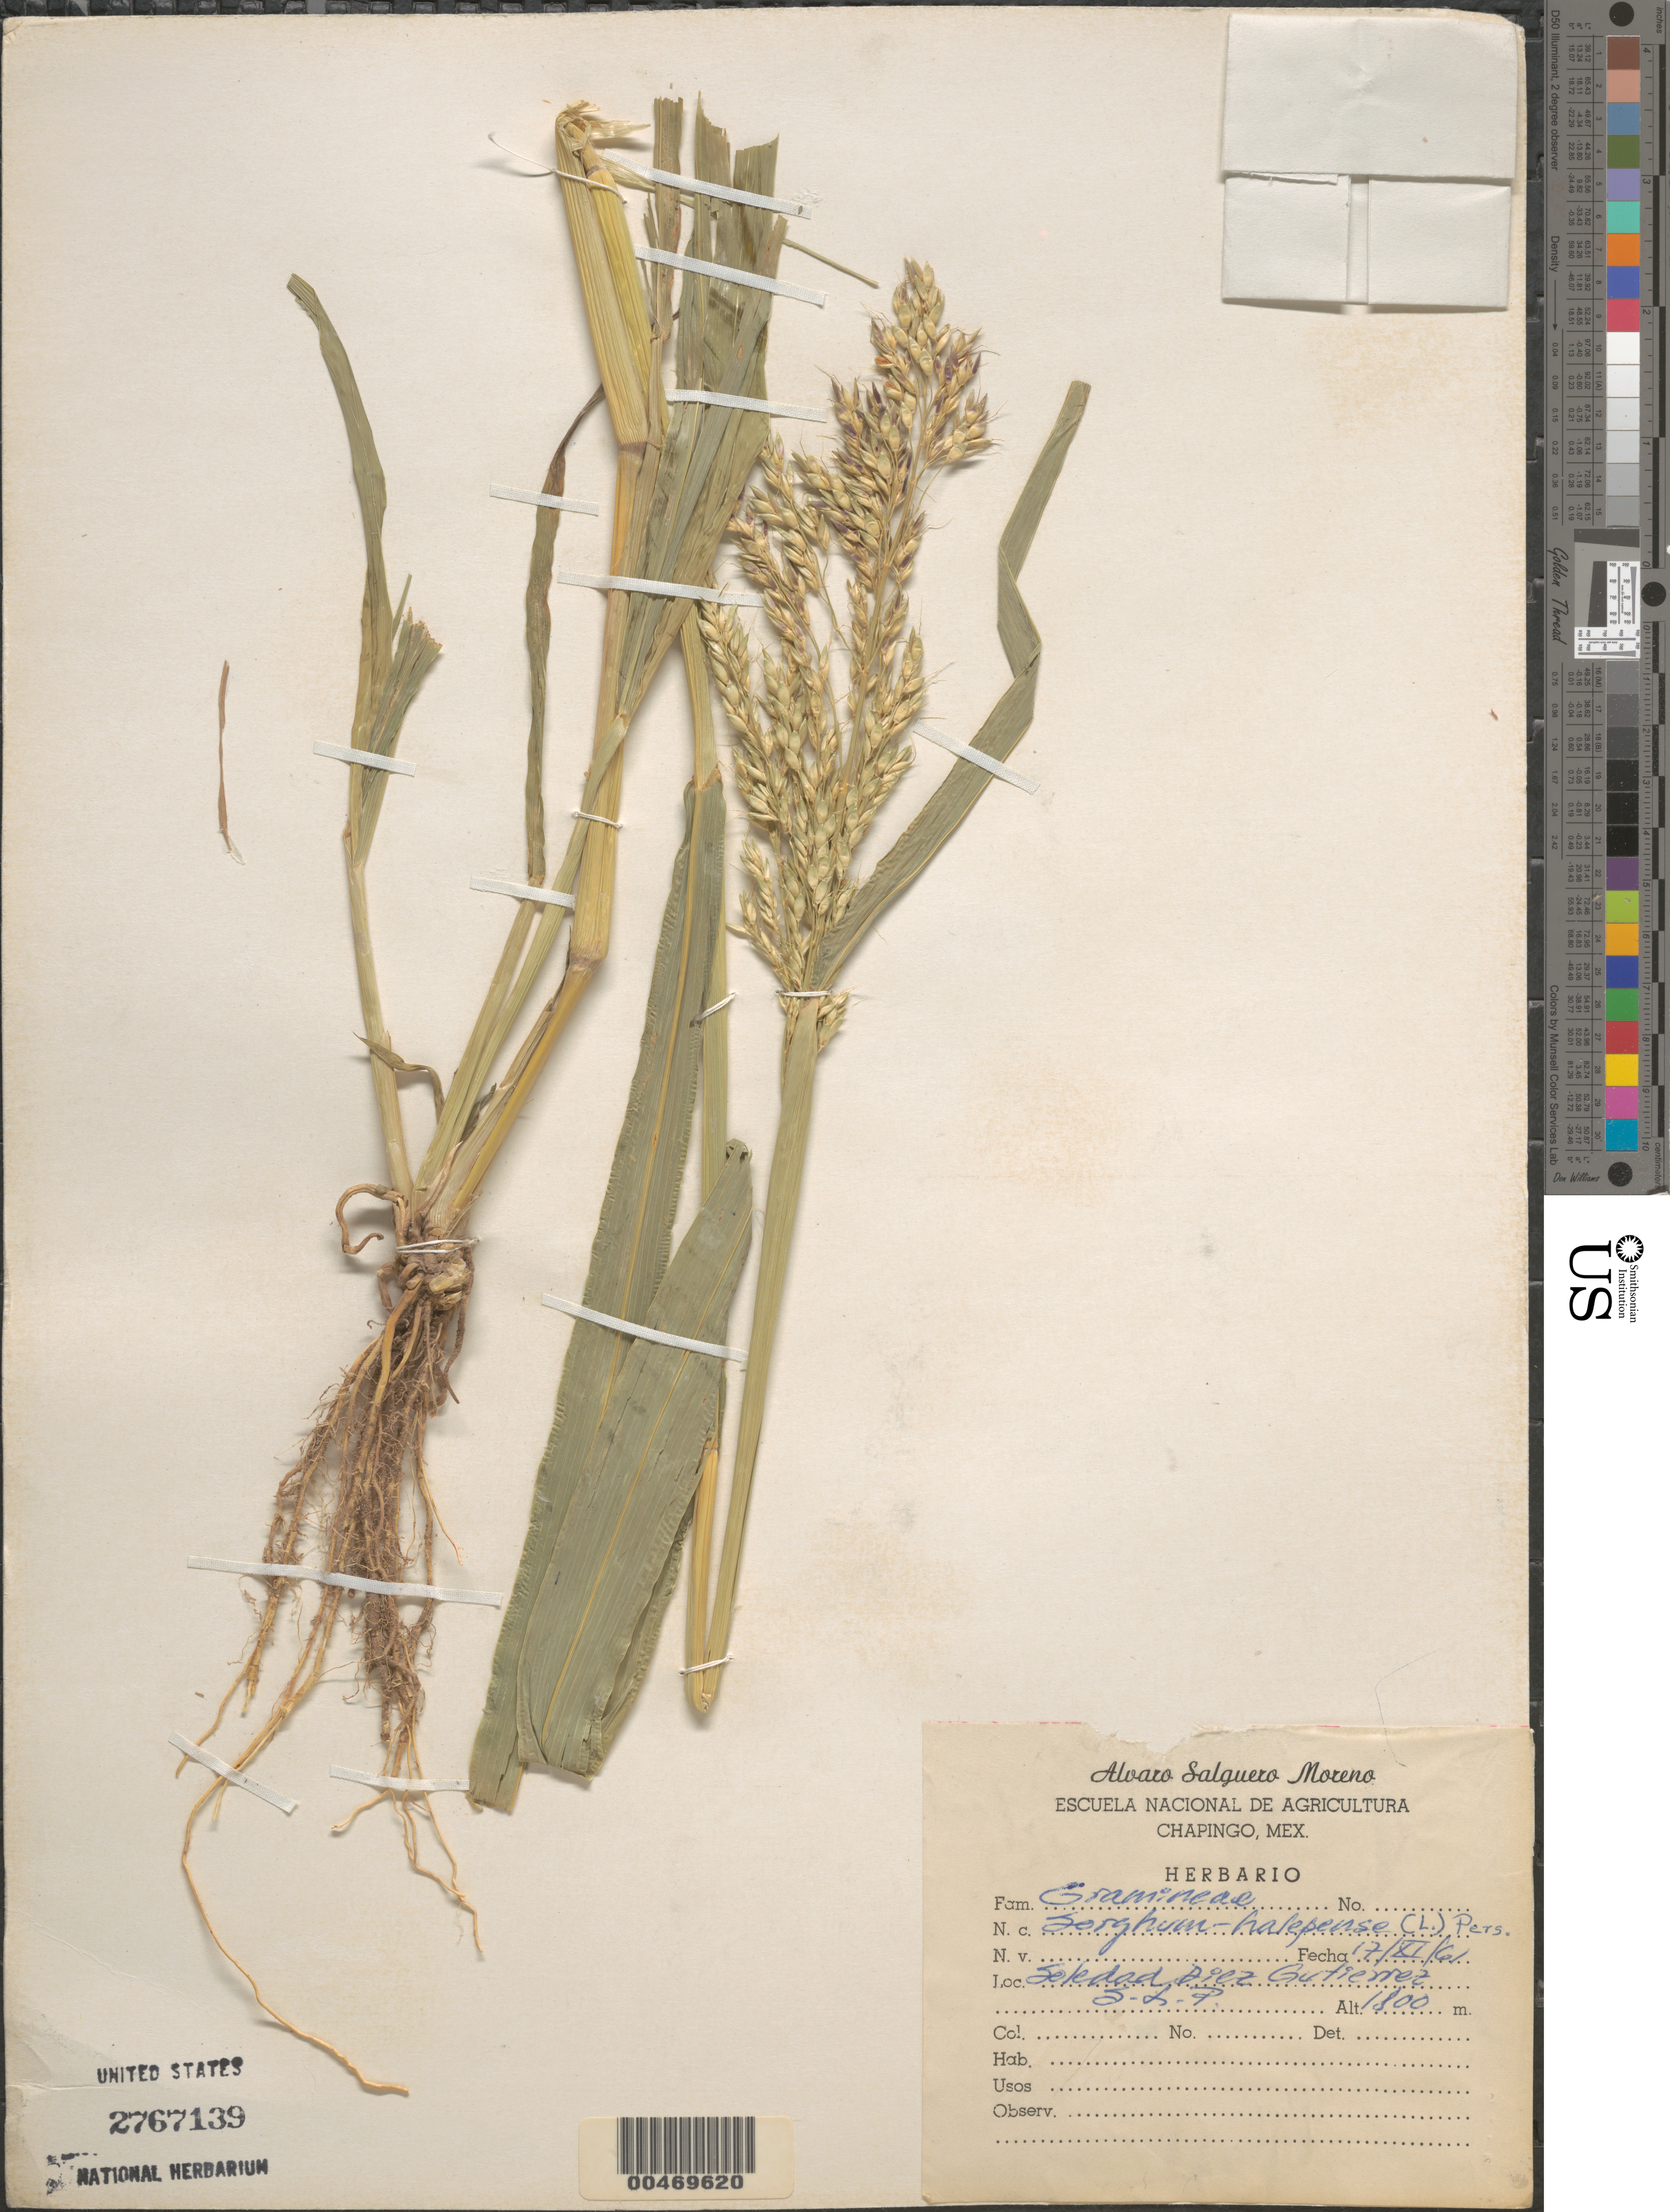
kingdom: Plantae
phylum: Tracheophyta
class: Liliopsida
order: Poales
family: Poaceae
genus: Sorghum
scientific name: Sorghum halepense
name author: (L.) Pers.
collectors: A. Salguero-Moreno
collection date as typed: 17 Nov 1961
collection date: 1961-11-17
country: Mexico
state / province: San Luis Potosi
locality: Soledad Diez Gutierrez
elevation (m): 1800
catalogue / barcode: US 2767139